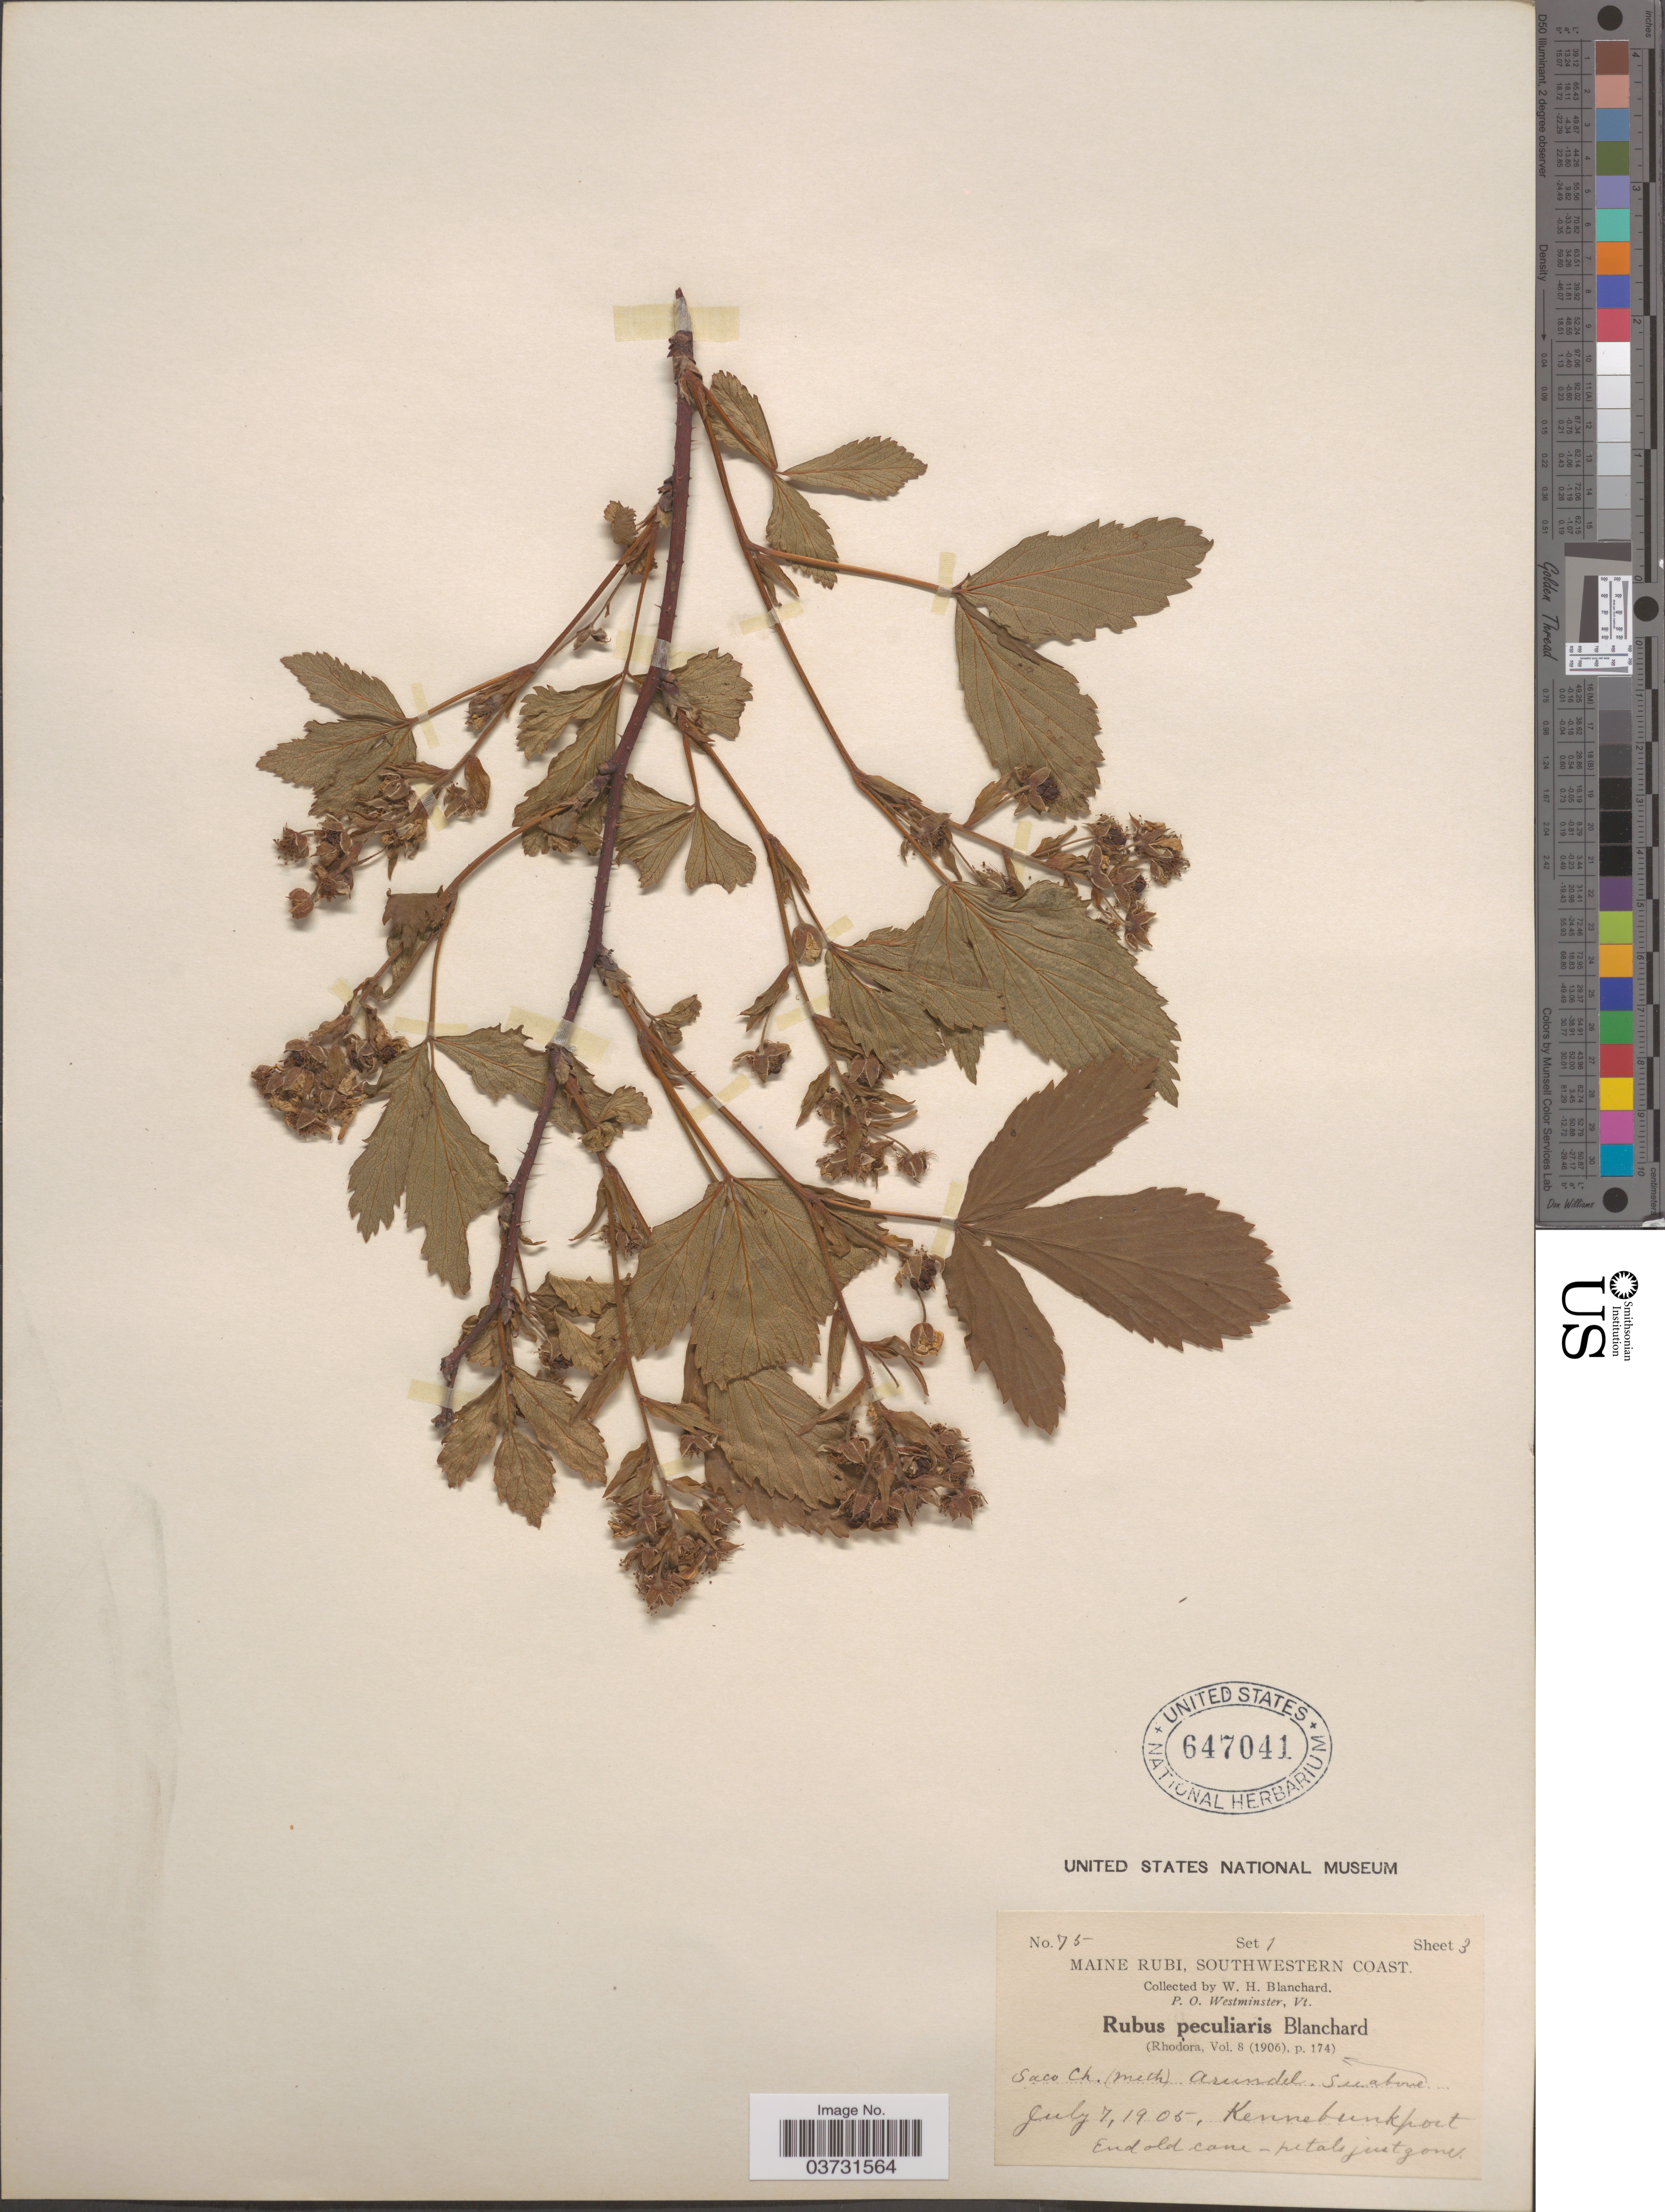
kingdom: Plantae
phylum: Tracheophyta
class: Magnoliopsida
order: Rosales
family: Rosaceae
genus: Rubus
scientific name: Rubus nigricans x R. pergratus Blanch.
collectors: W. H. Blanchard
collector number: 75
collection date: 1905-07-07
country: United States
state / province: Maine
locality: Southwestern Coast. Saco Ch. (meth) Arundel. Kennebunkport.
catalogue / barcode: US 647041